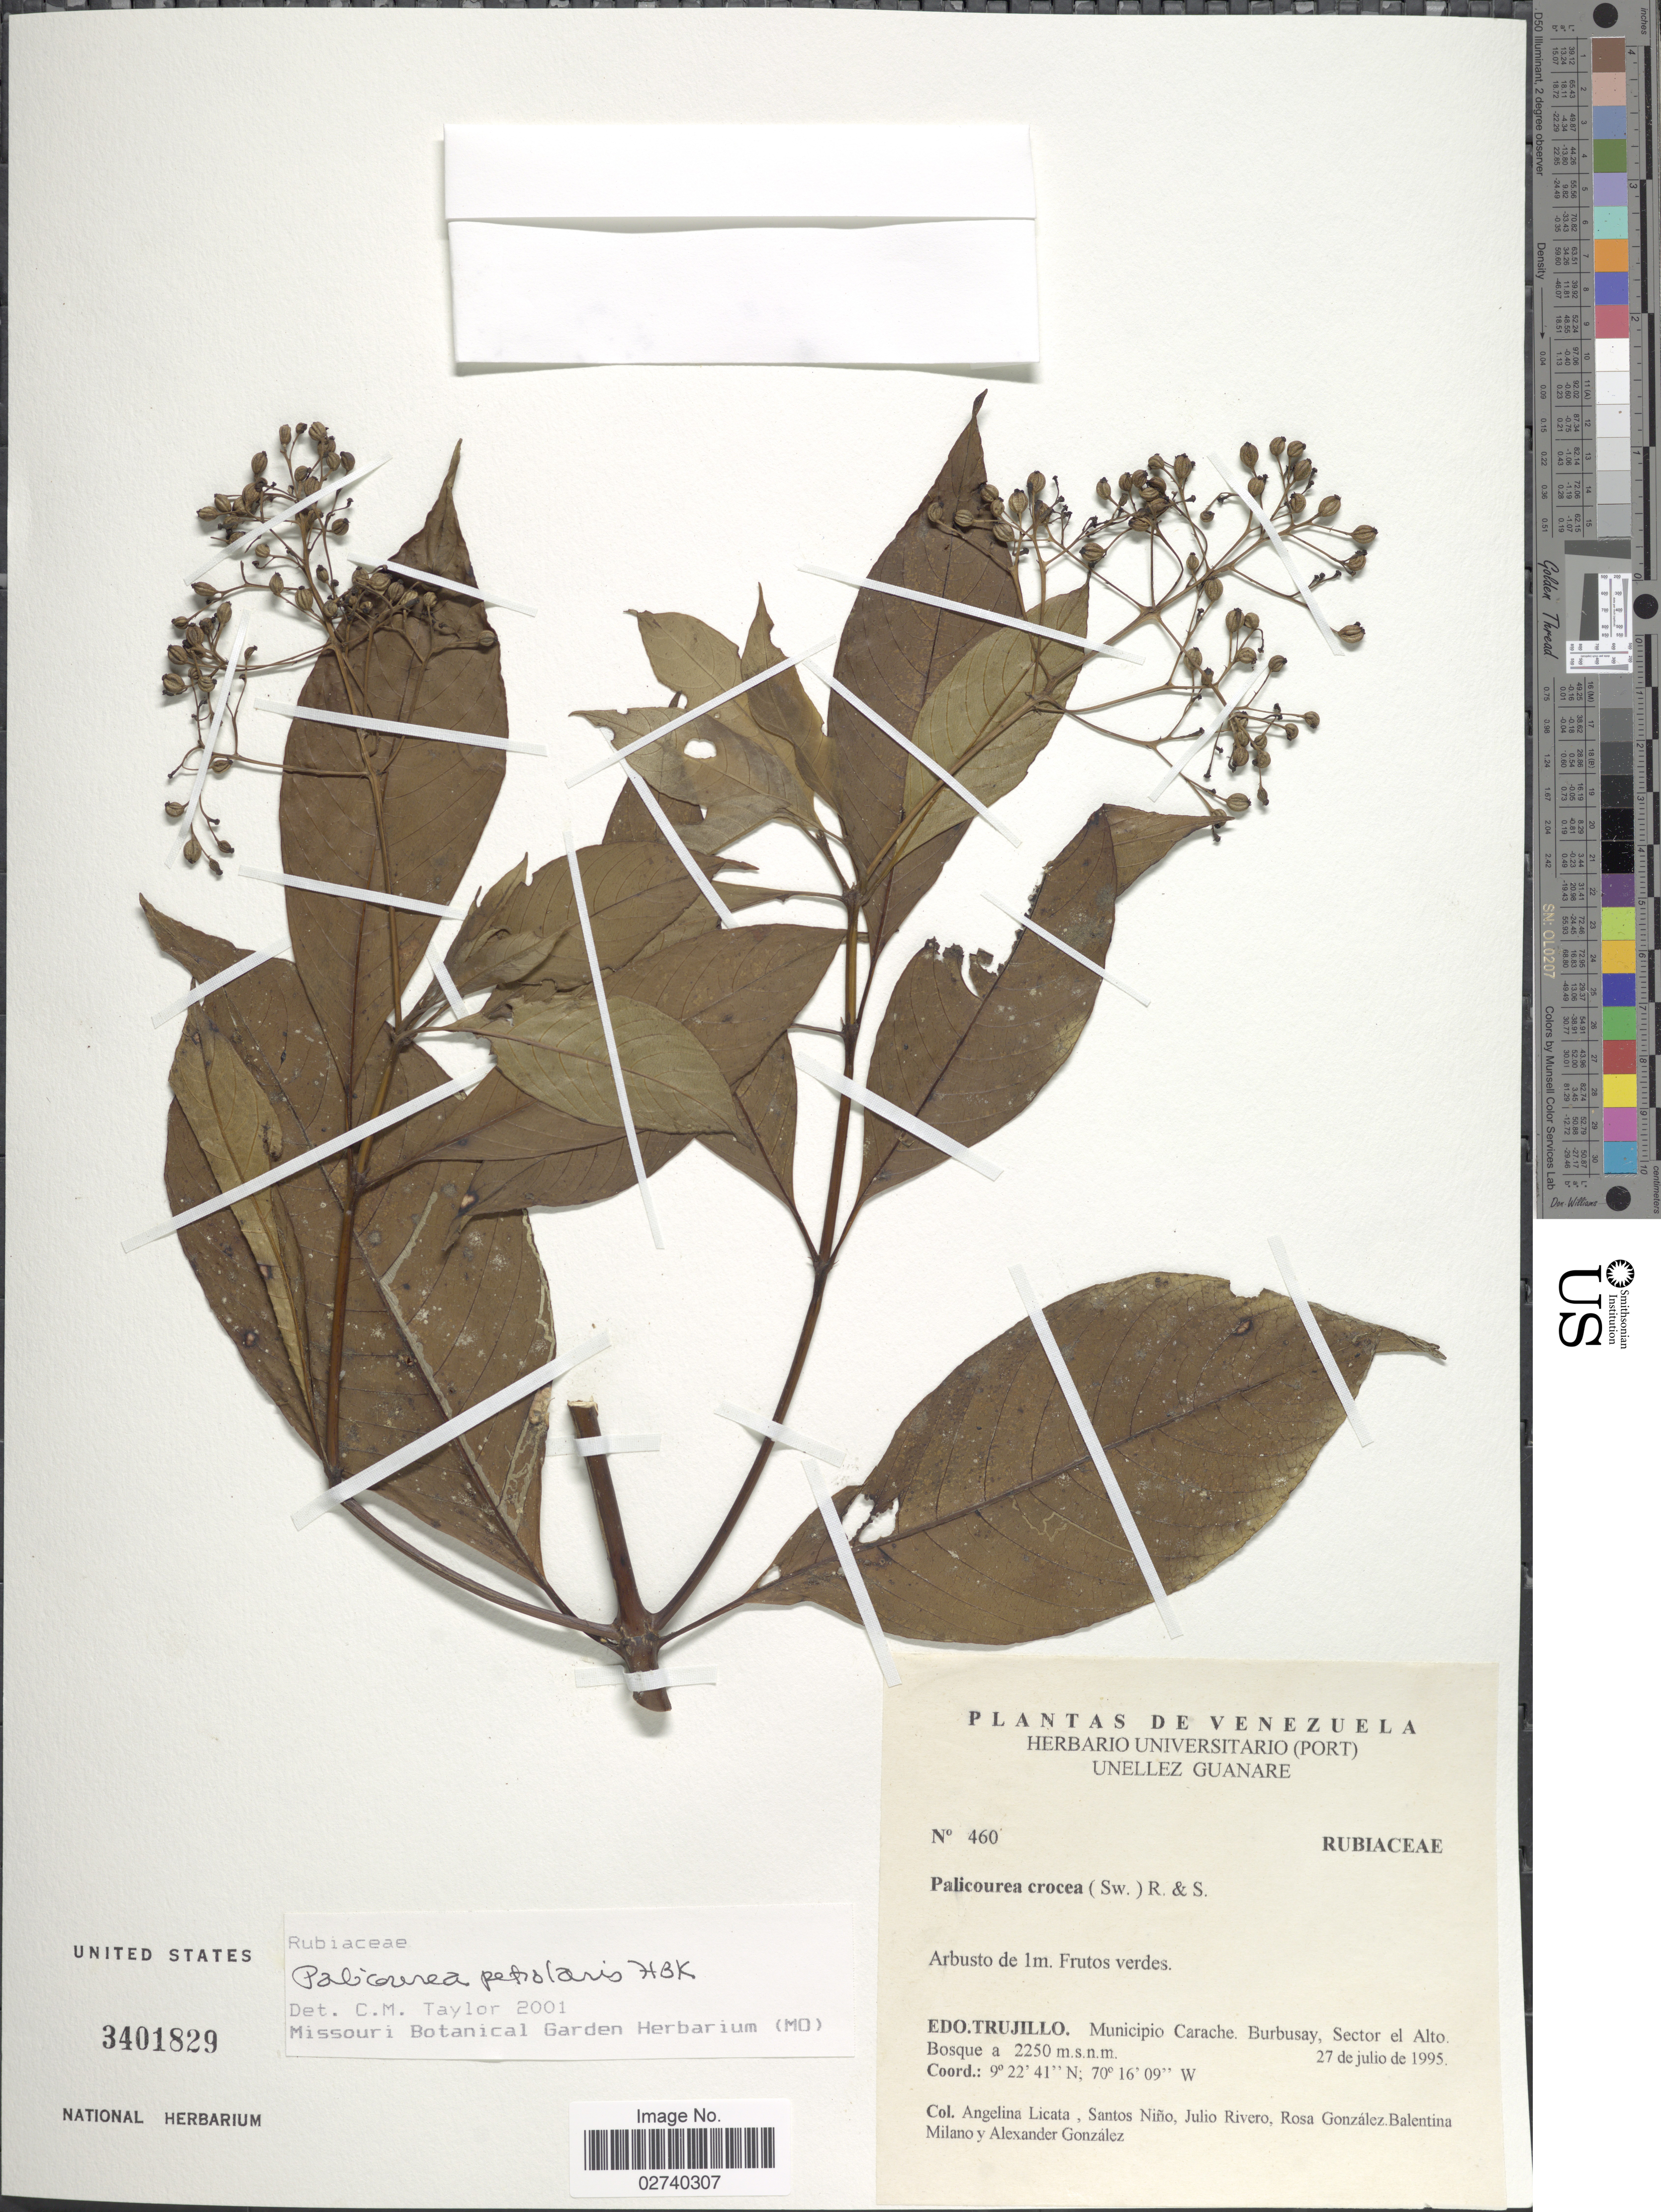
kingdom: Plantae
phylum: Tracheophyta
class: Magnoliopsida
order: Gentianales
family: Rubiaceae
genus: Palicourea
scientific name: Palicourea petiolaris Kunth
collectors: A. Licata, S. M. Niño, J. Rivero, R. González, B. Milano & A. C. González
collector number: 460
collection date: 1995-07-27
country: Venezuela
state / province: Trujillo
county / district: Carache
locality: Burbusay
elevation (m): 2250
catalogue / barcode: US 3401829